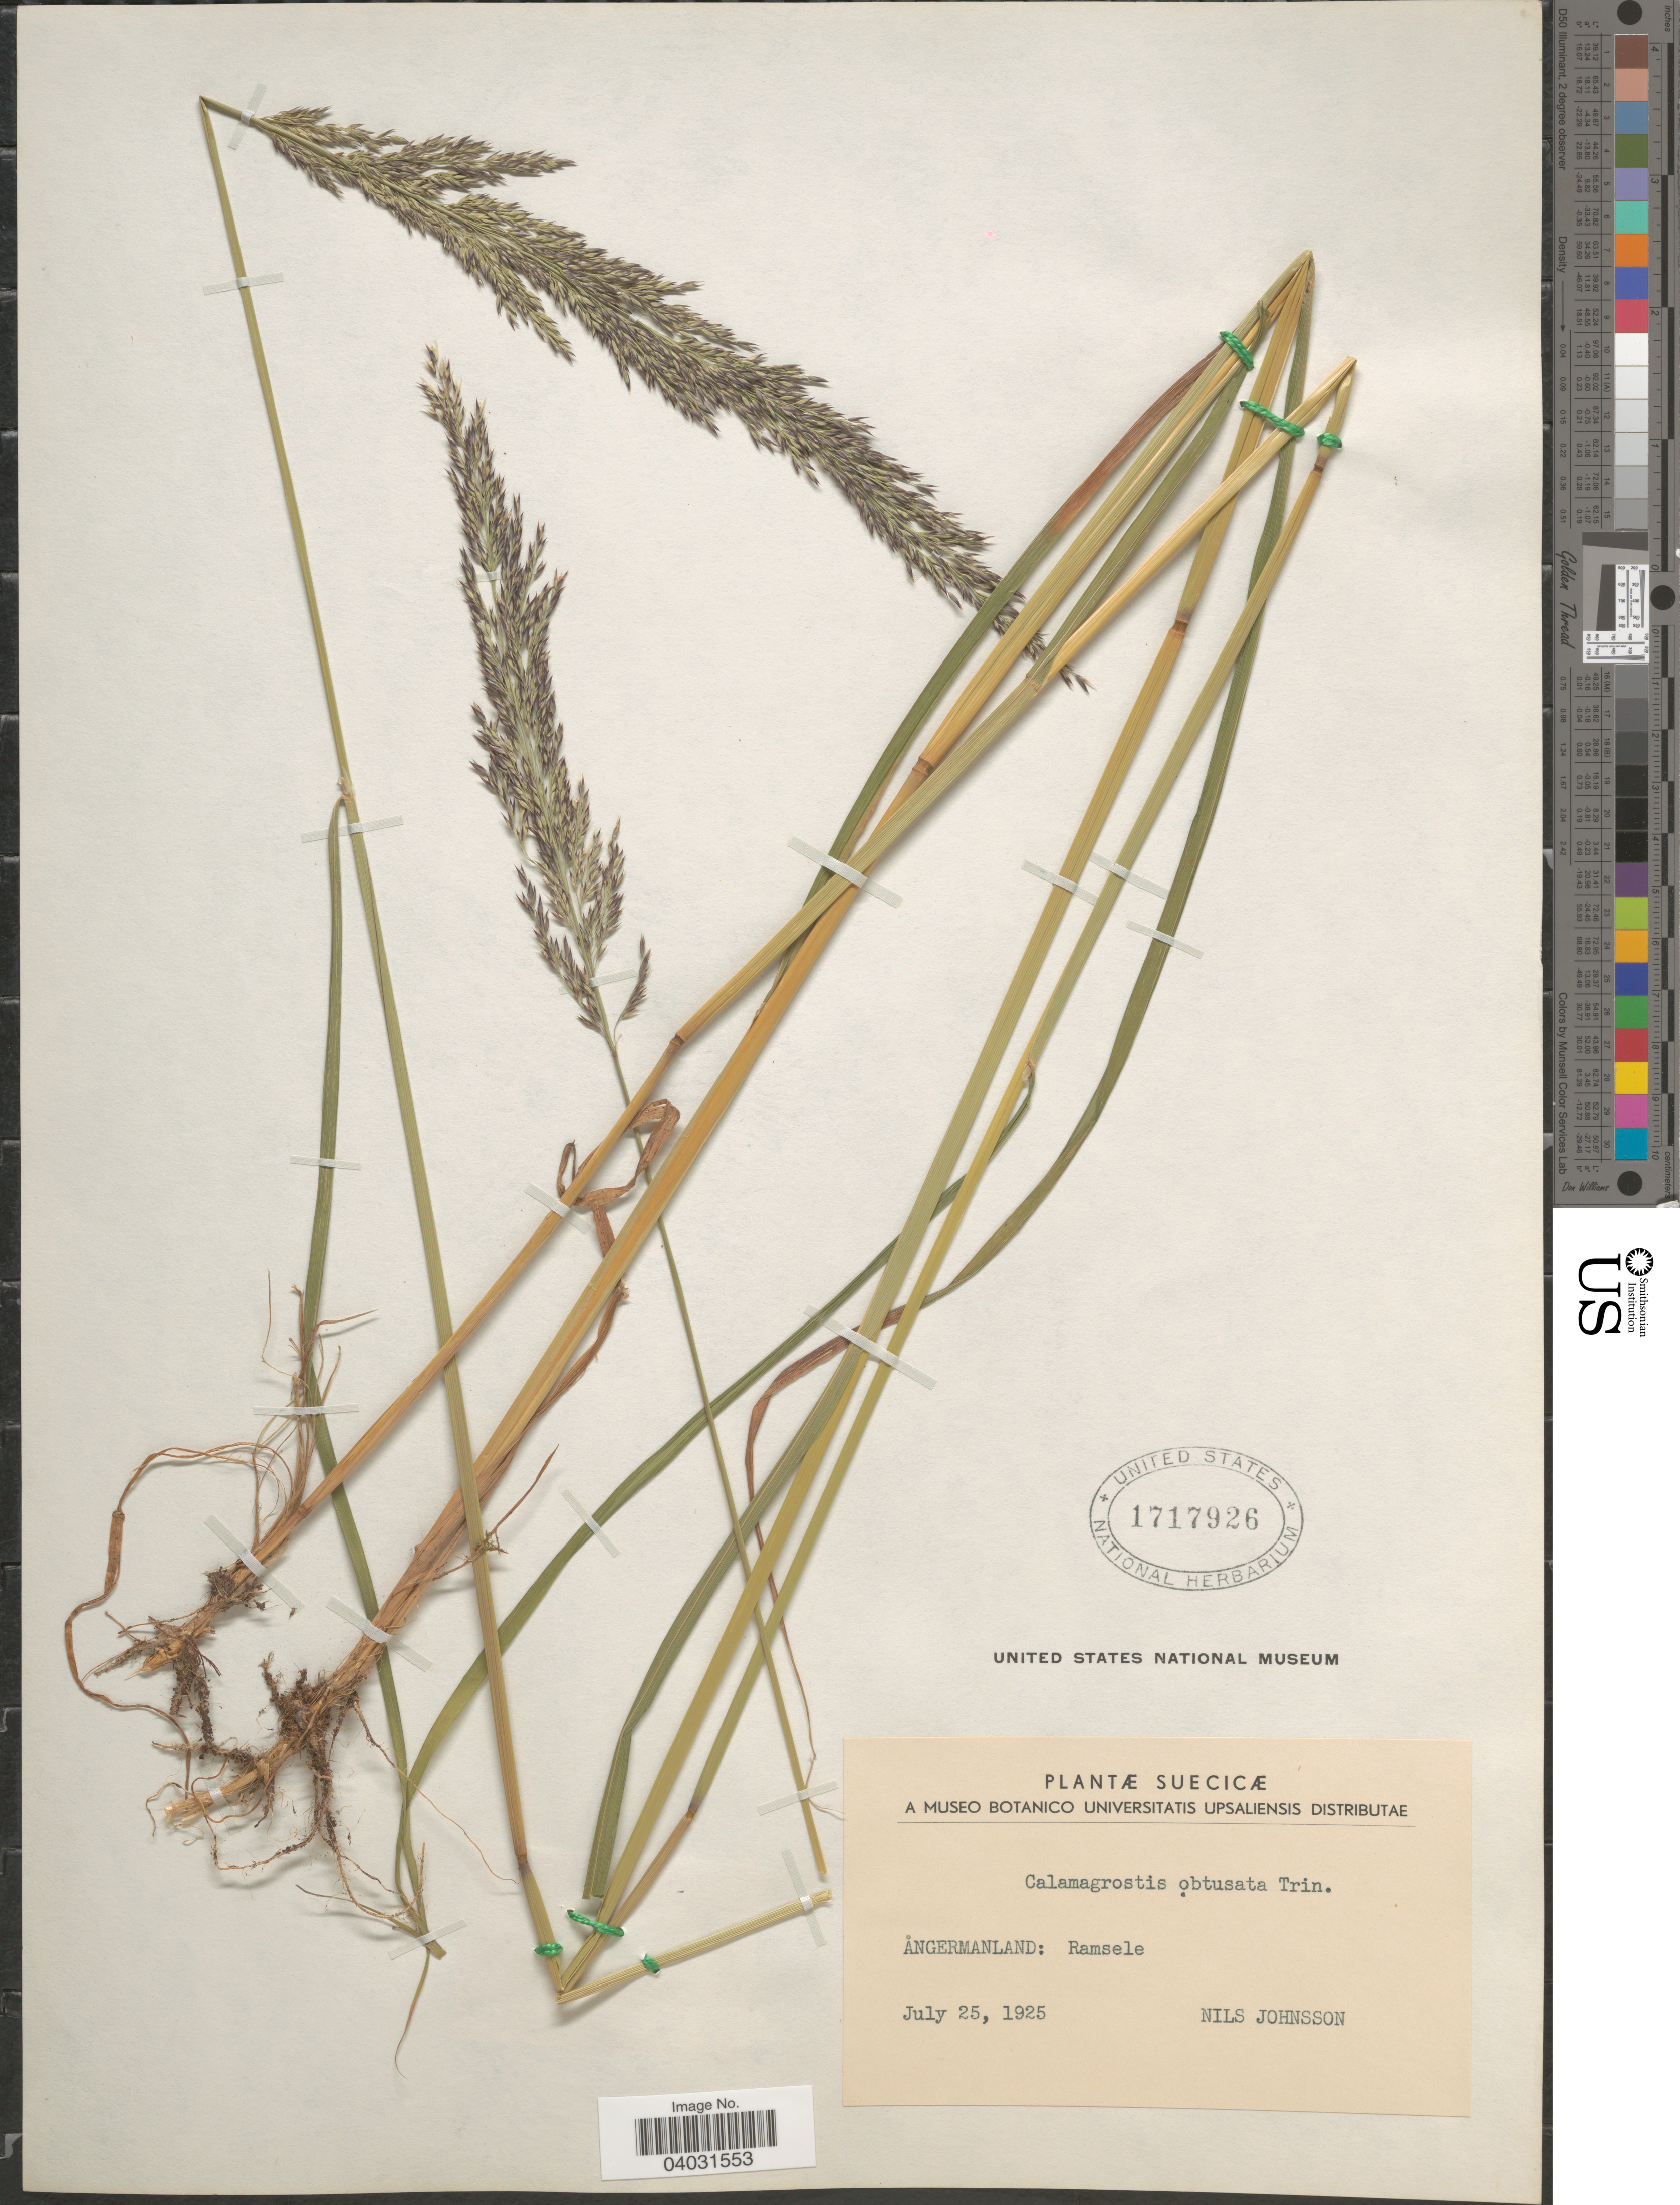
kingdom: Plantae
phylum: Tracheophyta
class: Liliopsida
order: Poales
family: Poaceae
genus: Calamagrostis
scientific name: Calamagrostis obtusata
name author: Trin.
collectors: N. Johnsson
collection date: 1925-07-25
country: Sweden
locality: Suecicæ. Ångermanland: Ramsele.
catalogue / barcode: US 1717926